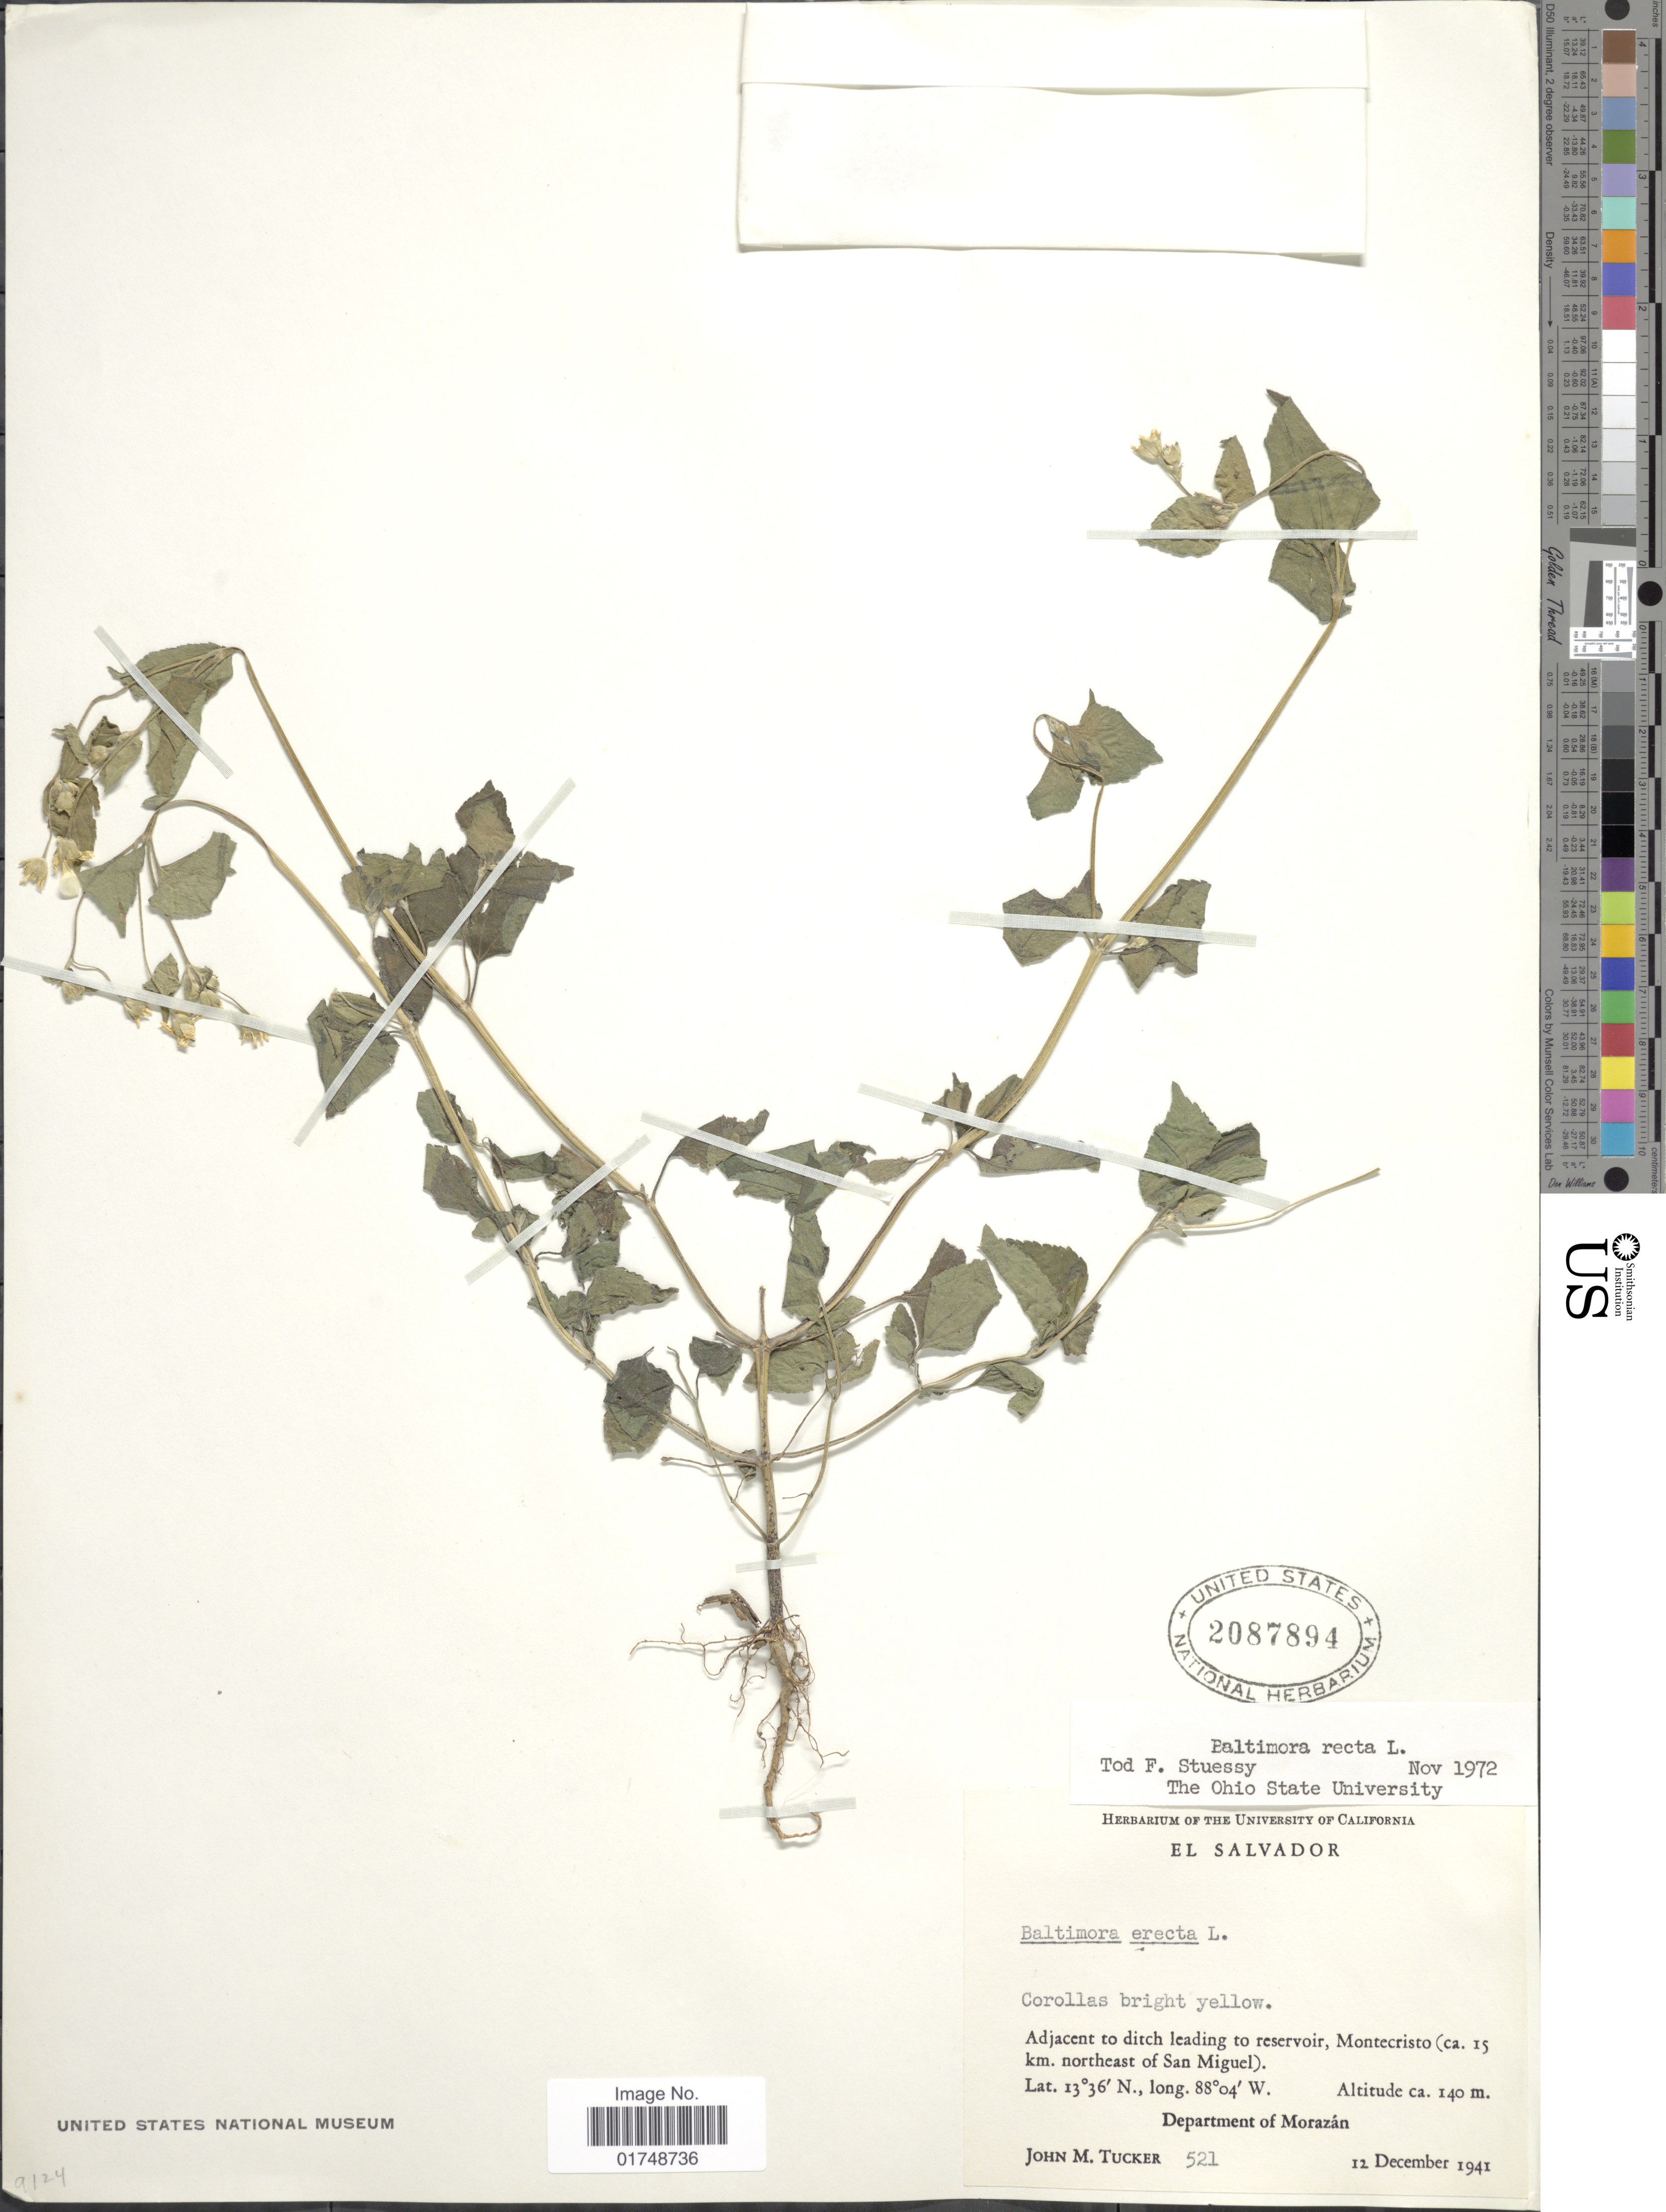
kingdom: Plantae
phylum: Tracheophyta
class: Magnoliopsida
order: Asterales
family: Asteraceae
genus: Baltimora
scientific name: Baltimora recta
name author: L.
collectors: J. M. Tucker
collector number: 521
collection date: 1941-12-12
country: El Salvador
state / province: Morazan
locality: Adjacant to ditch leqading to reservoir, Montecristo (ca. 15 km. northeast of San Miguel)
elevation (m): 140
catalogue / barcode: US 2087894